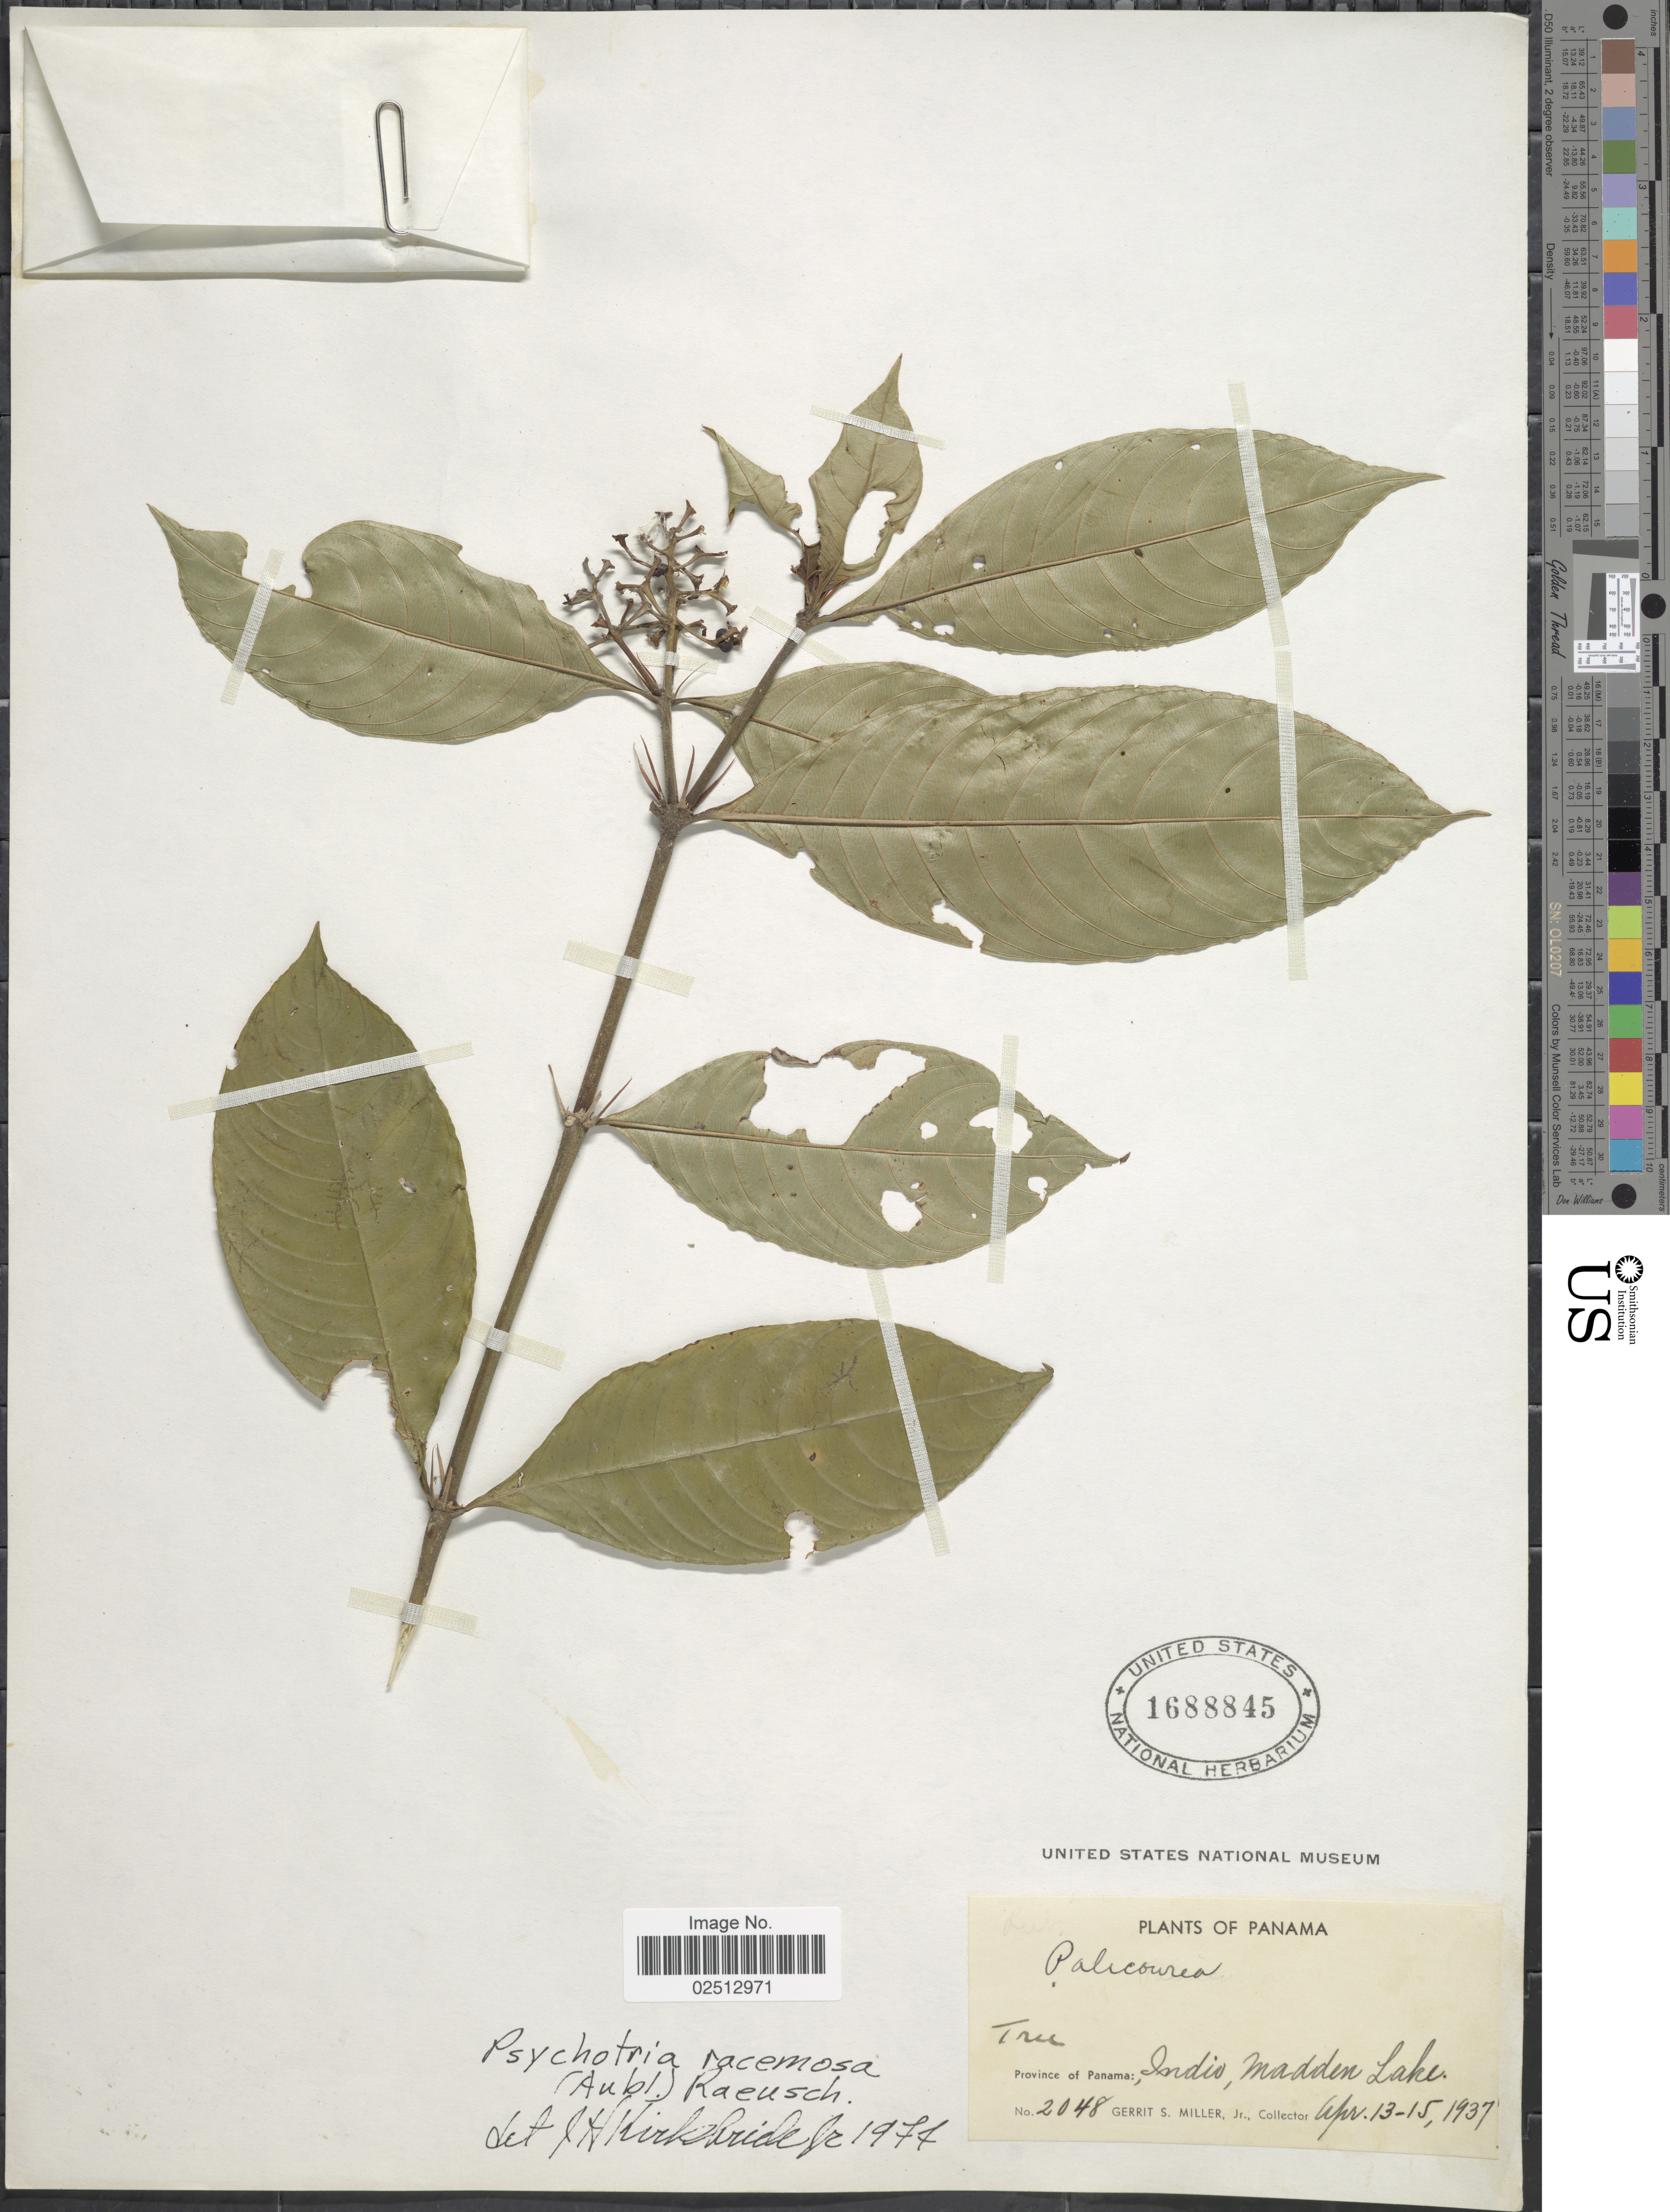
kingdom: Plantae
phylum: Tracheophyta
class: Magnoliopsida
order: Gentianales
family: Rubiaceae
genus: Psychotria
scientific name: Psychotria racemosa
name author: (Aubl.) Raeuschel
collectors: G. S. Miller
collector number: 2048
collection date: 1937-04-13/1937-04-15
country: Panama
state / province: Panamá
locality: Provincia of Panama: Indio, Madden Lake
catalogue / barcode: US 1688845